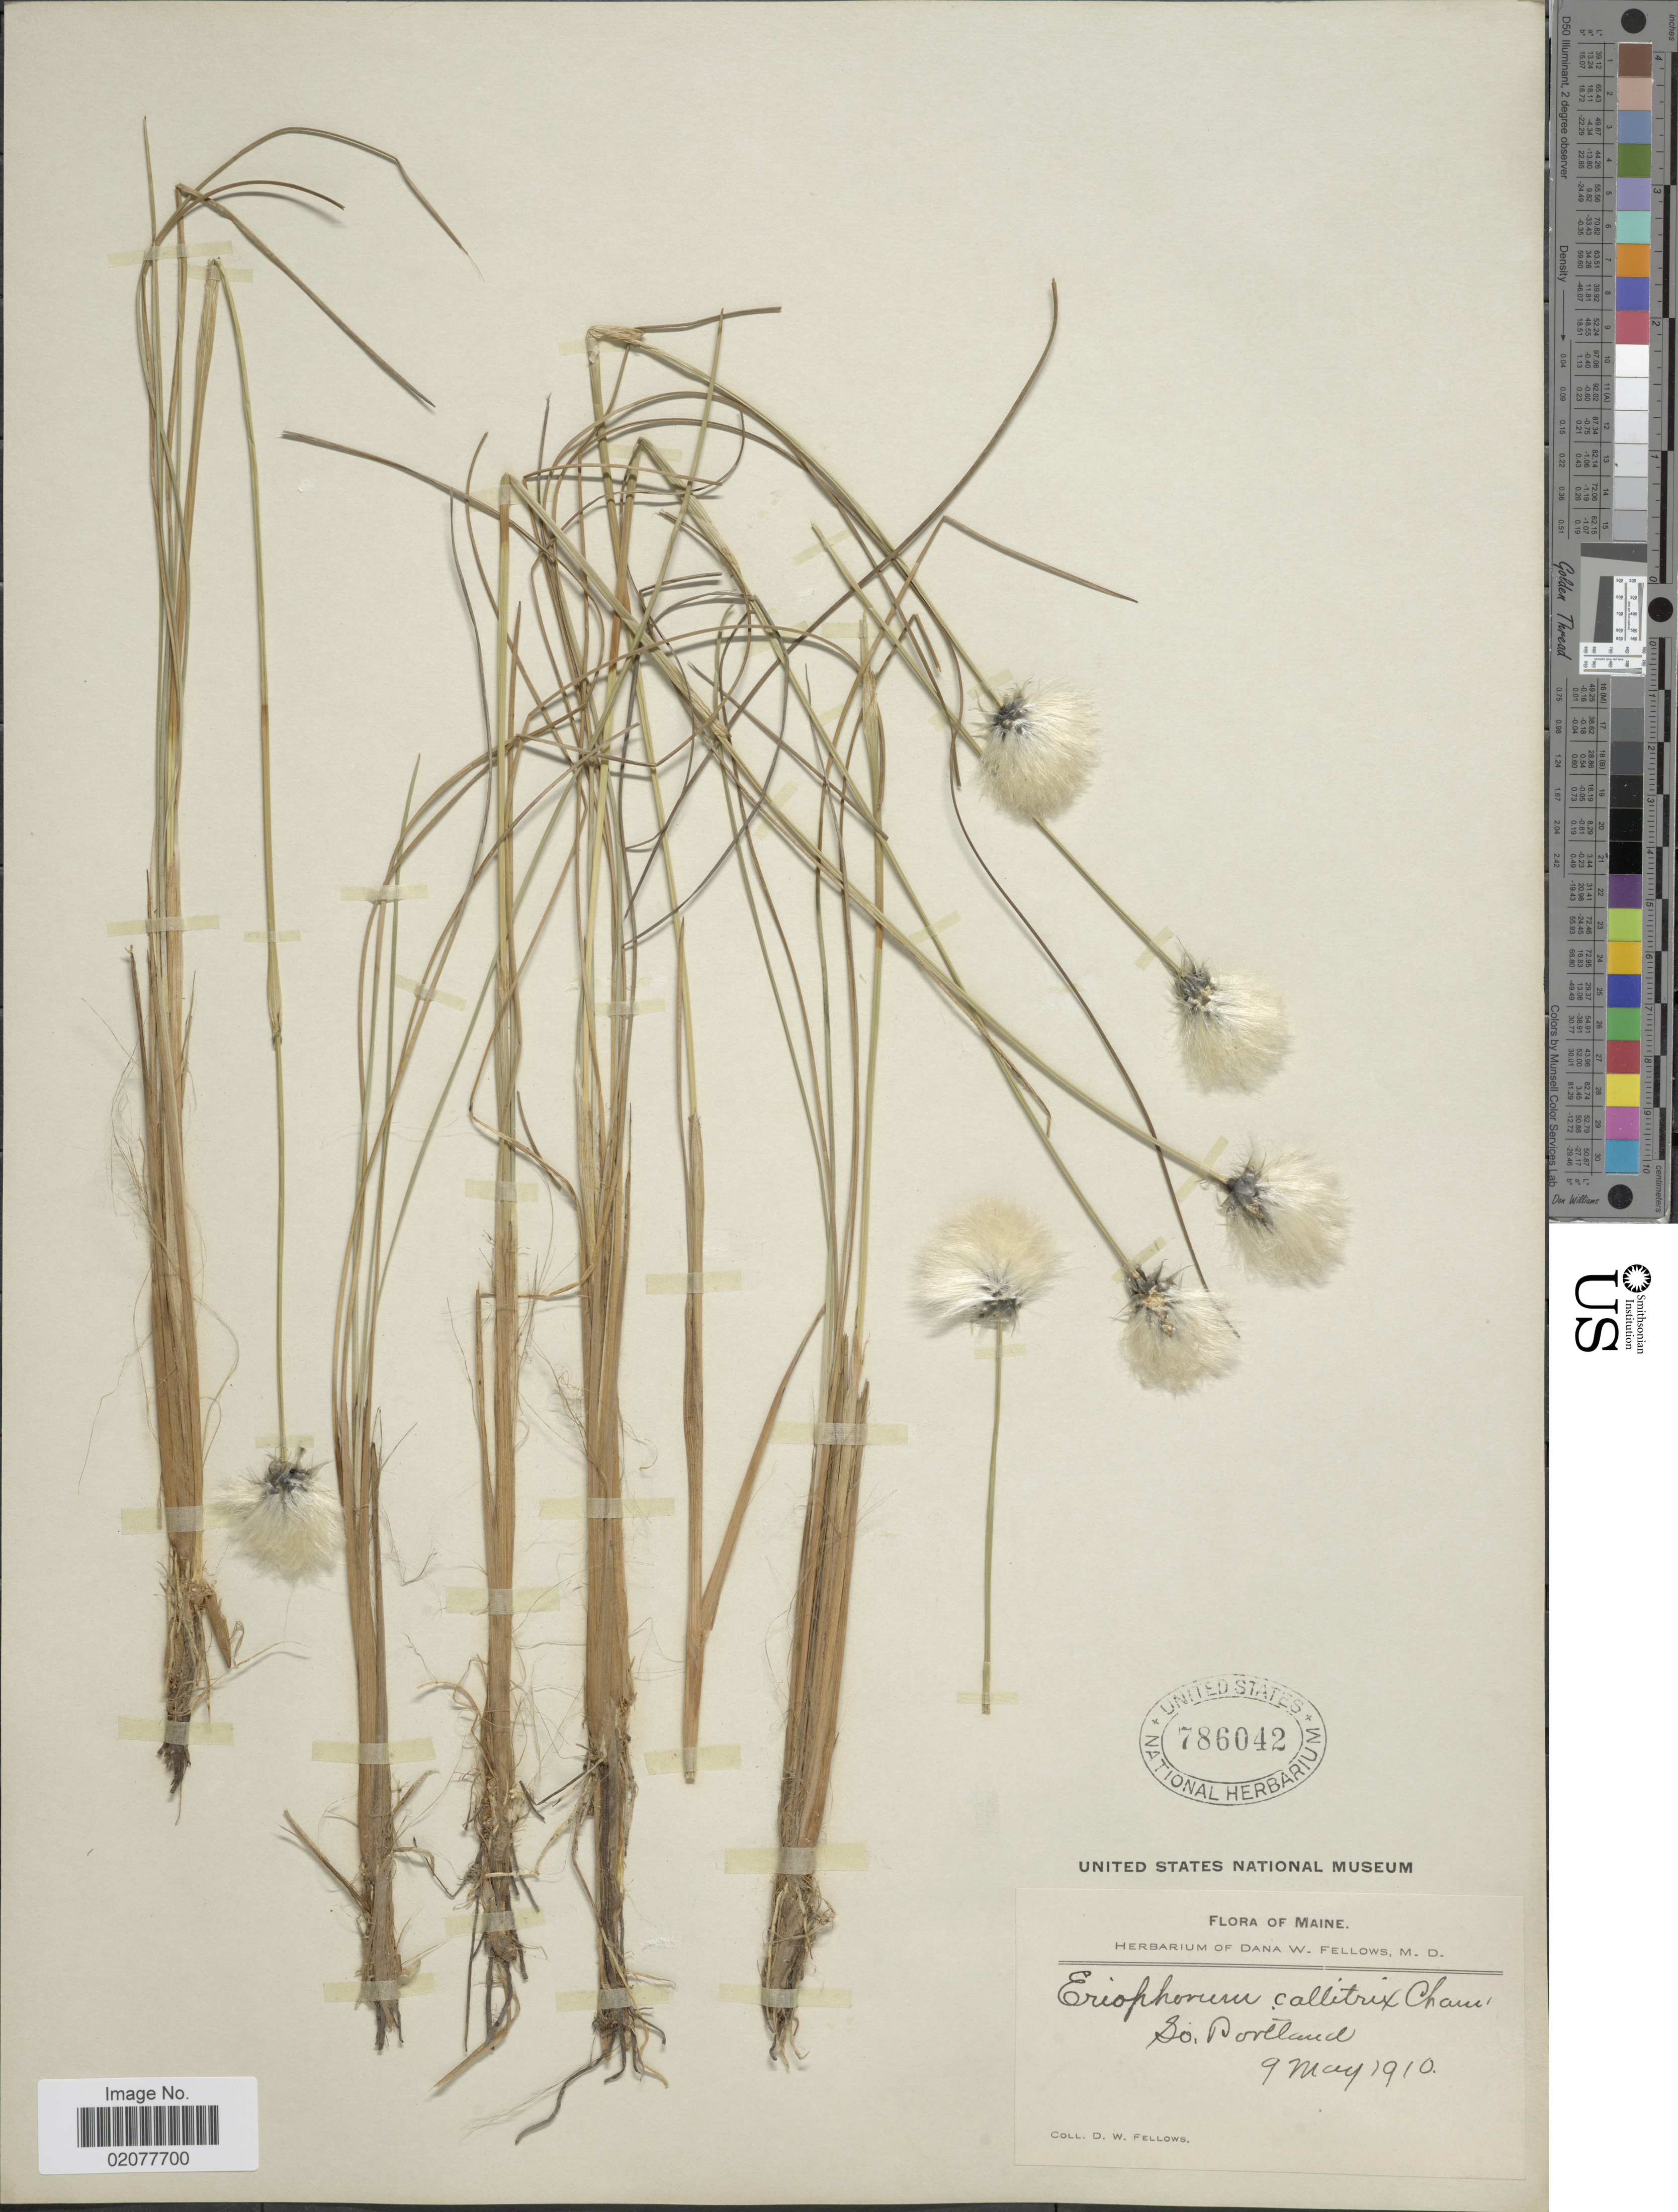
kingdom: Plantae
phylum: Tracheophyta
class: Liliopsida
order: Poales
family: Cyperaceae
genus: Eriophorum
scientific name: Eriophorum spissum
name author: Fernald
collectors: D. W. Fellows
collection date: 1910-05-09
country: United States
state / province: Maine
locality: Maine, So. Portland.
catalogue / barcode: US 786042